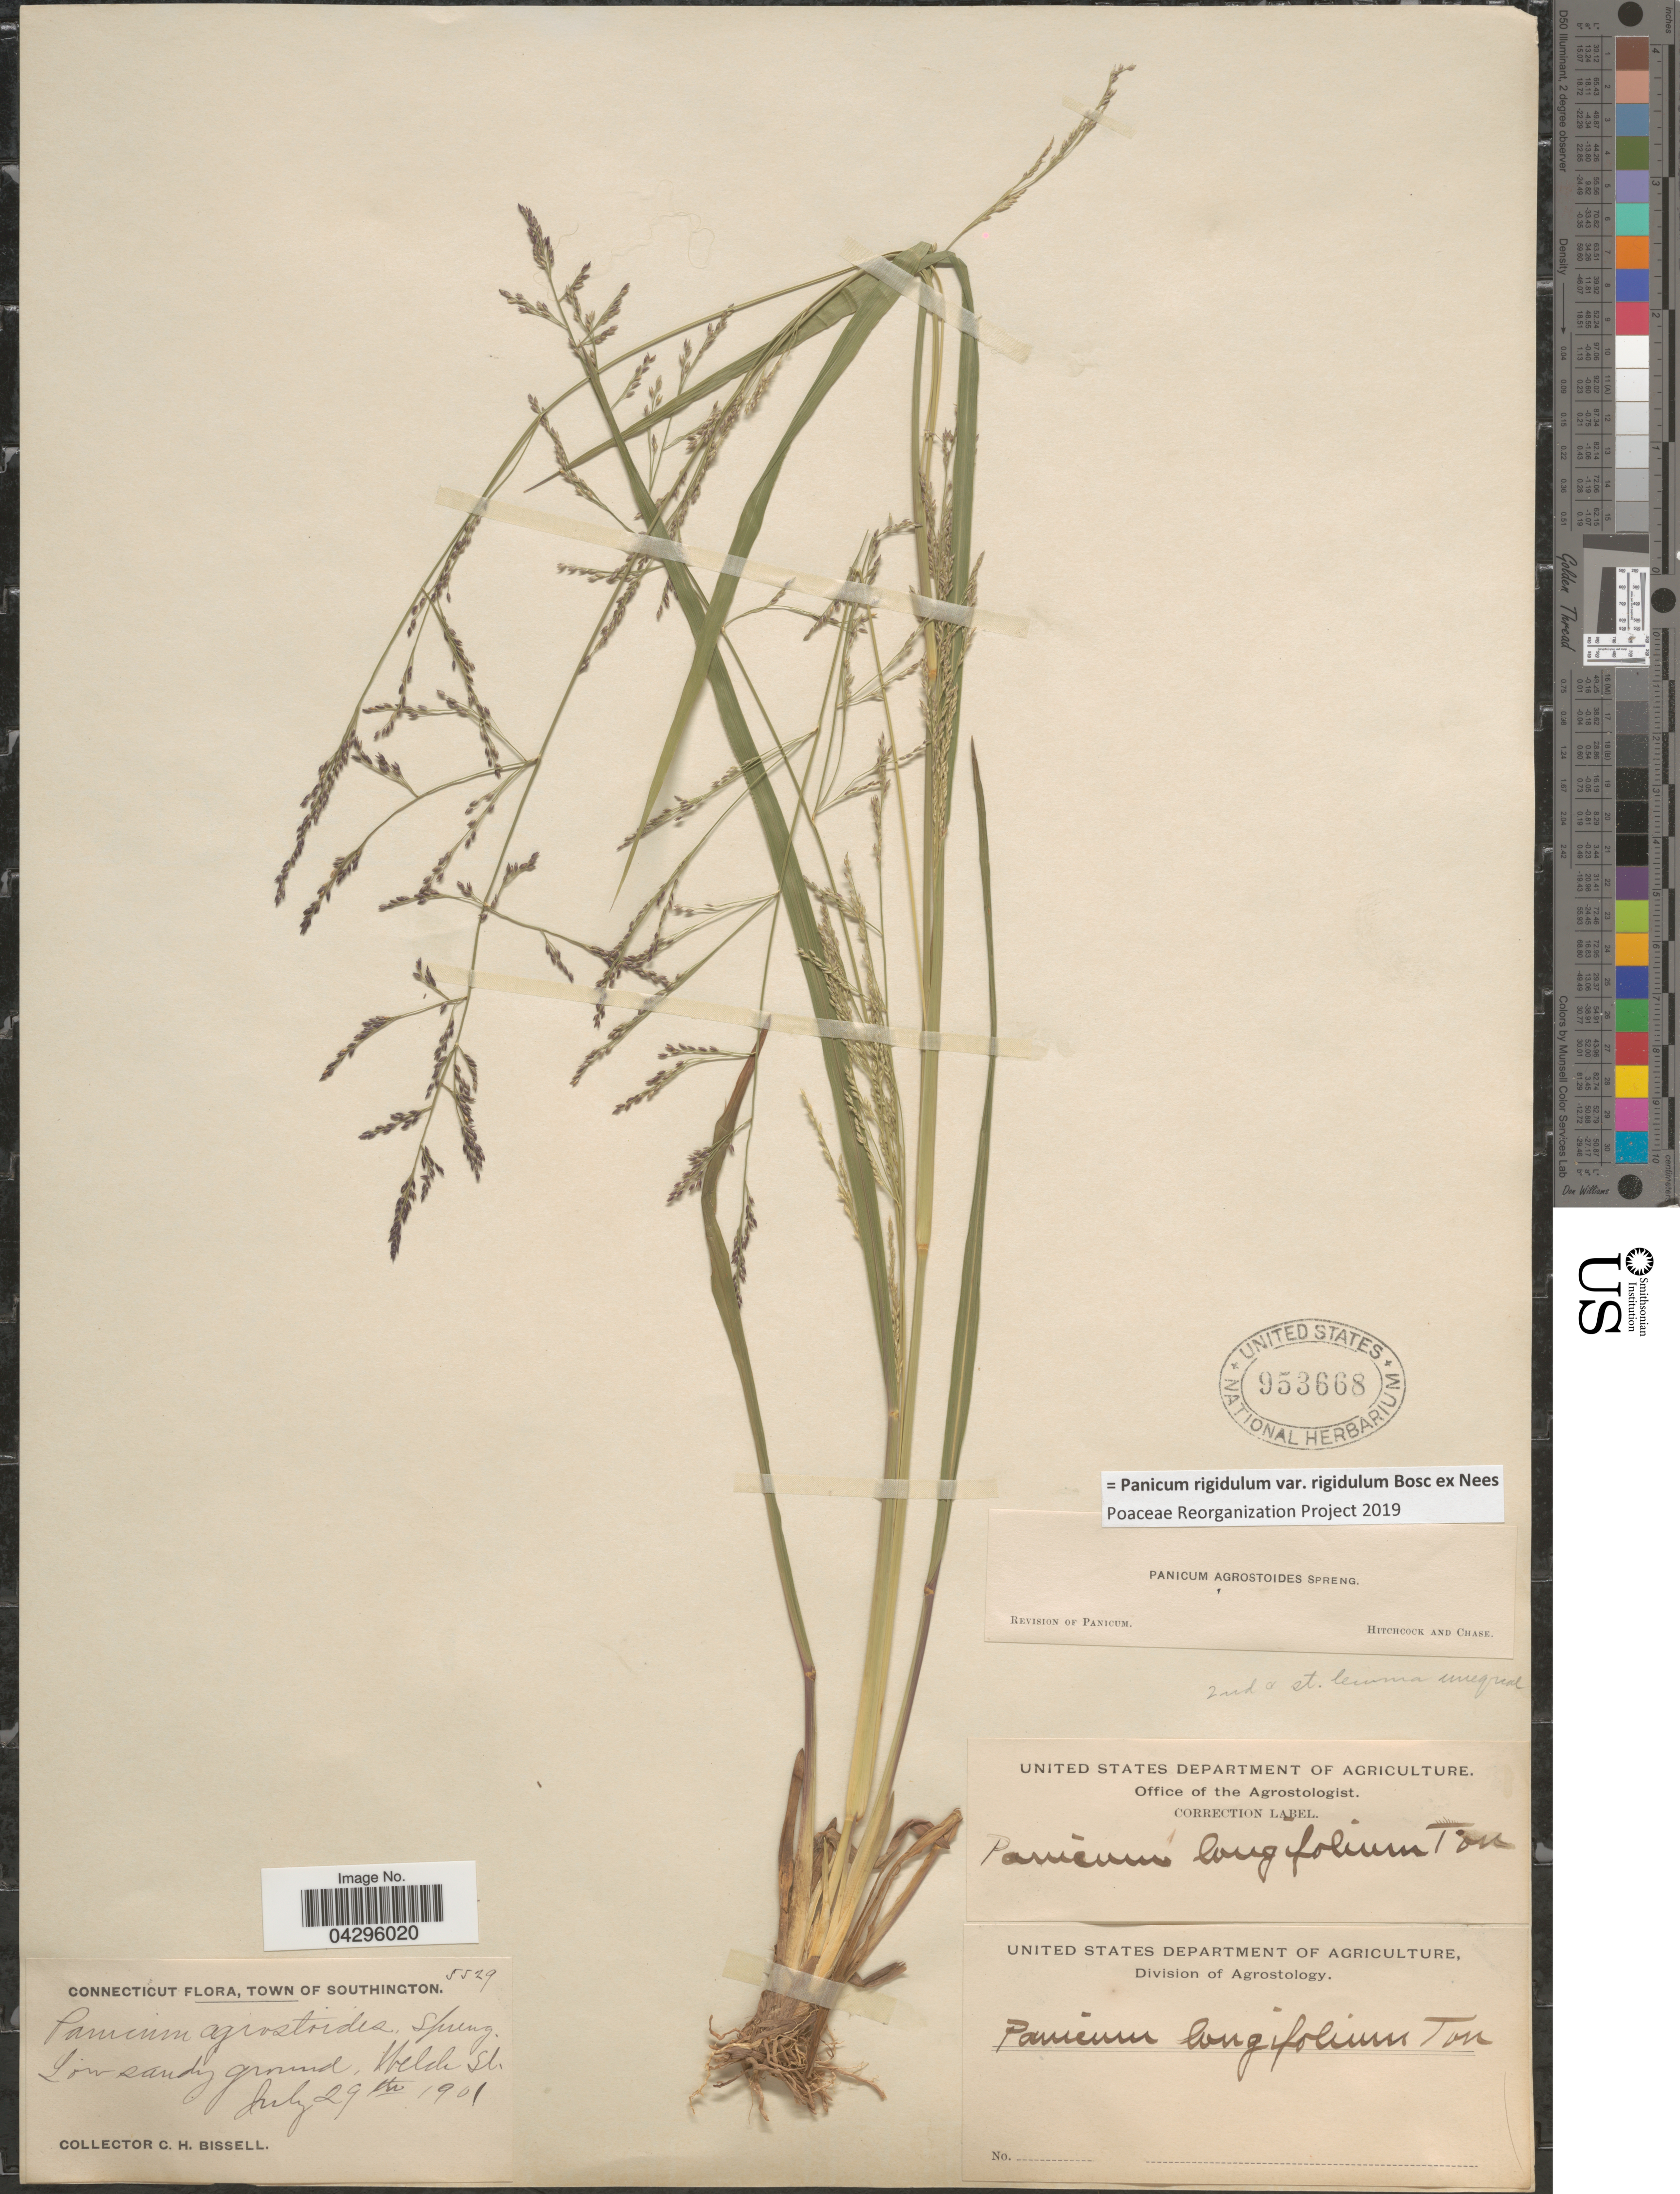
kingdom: Plantae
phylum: Tracheophyta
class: Liliopsida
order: Poales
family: Poaceae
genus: Panicum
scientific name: Panicum rigidulum var. rigidulum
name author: Bosc ex Nees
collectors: C. Bissell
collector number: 5529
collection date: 1901-07-29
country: United States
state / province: Connecticut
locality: Town of Southington. Low sandy ground, Welch St.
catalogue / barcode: US 953668